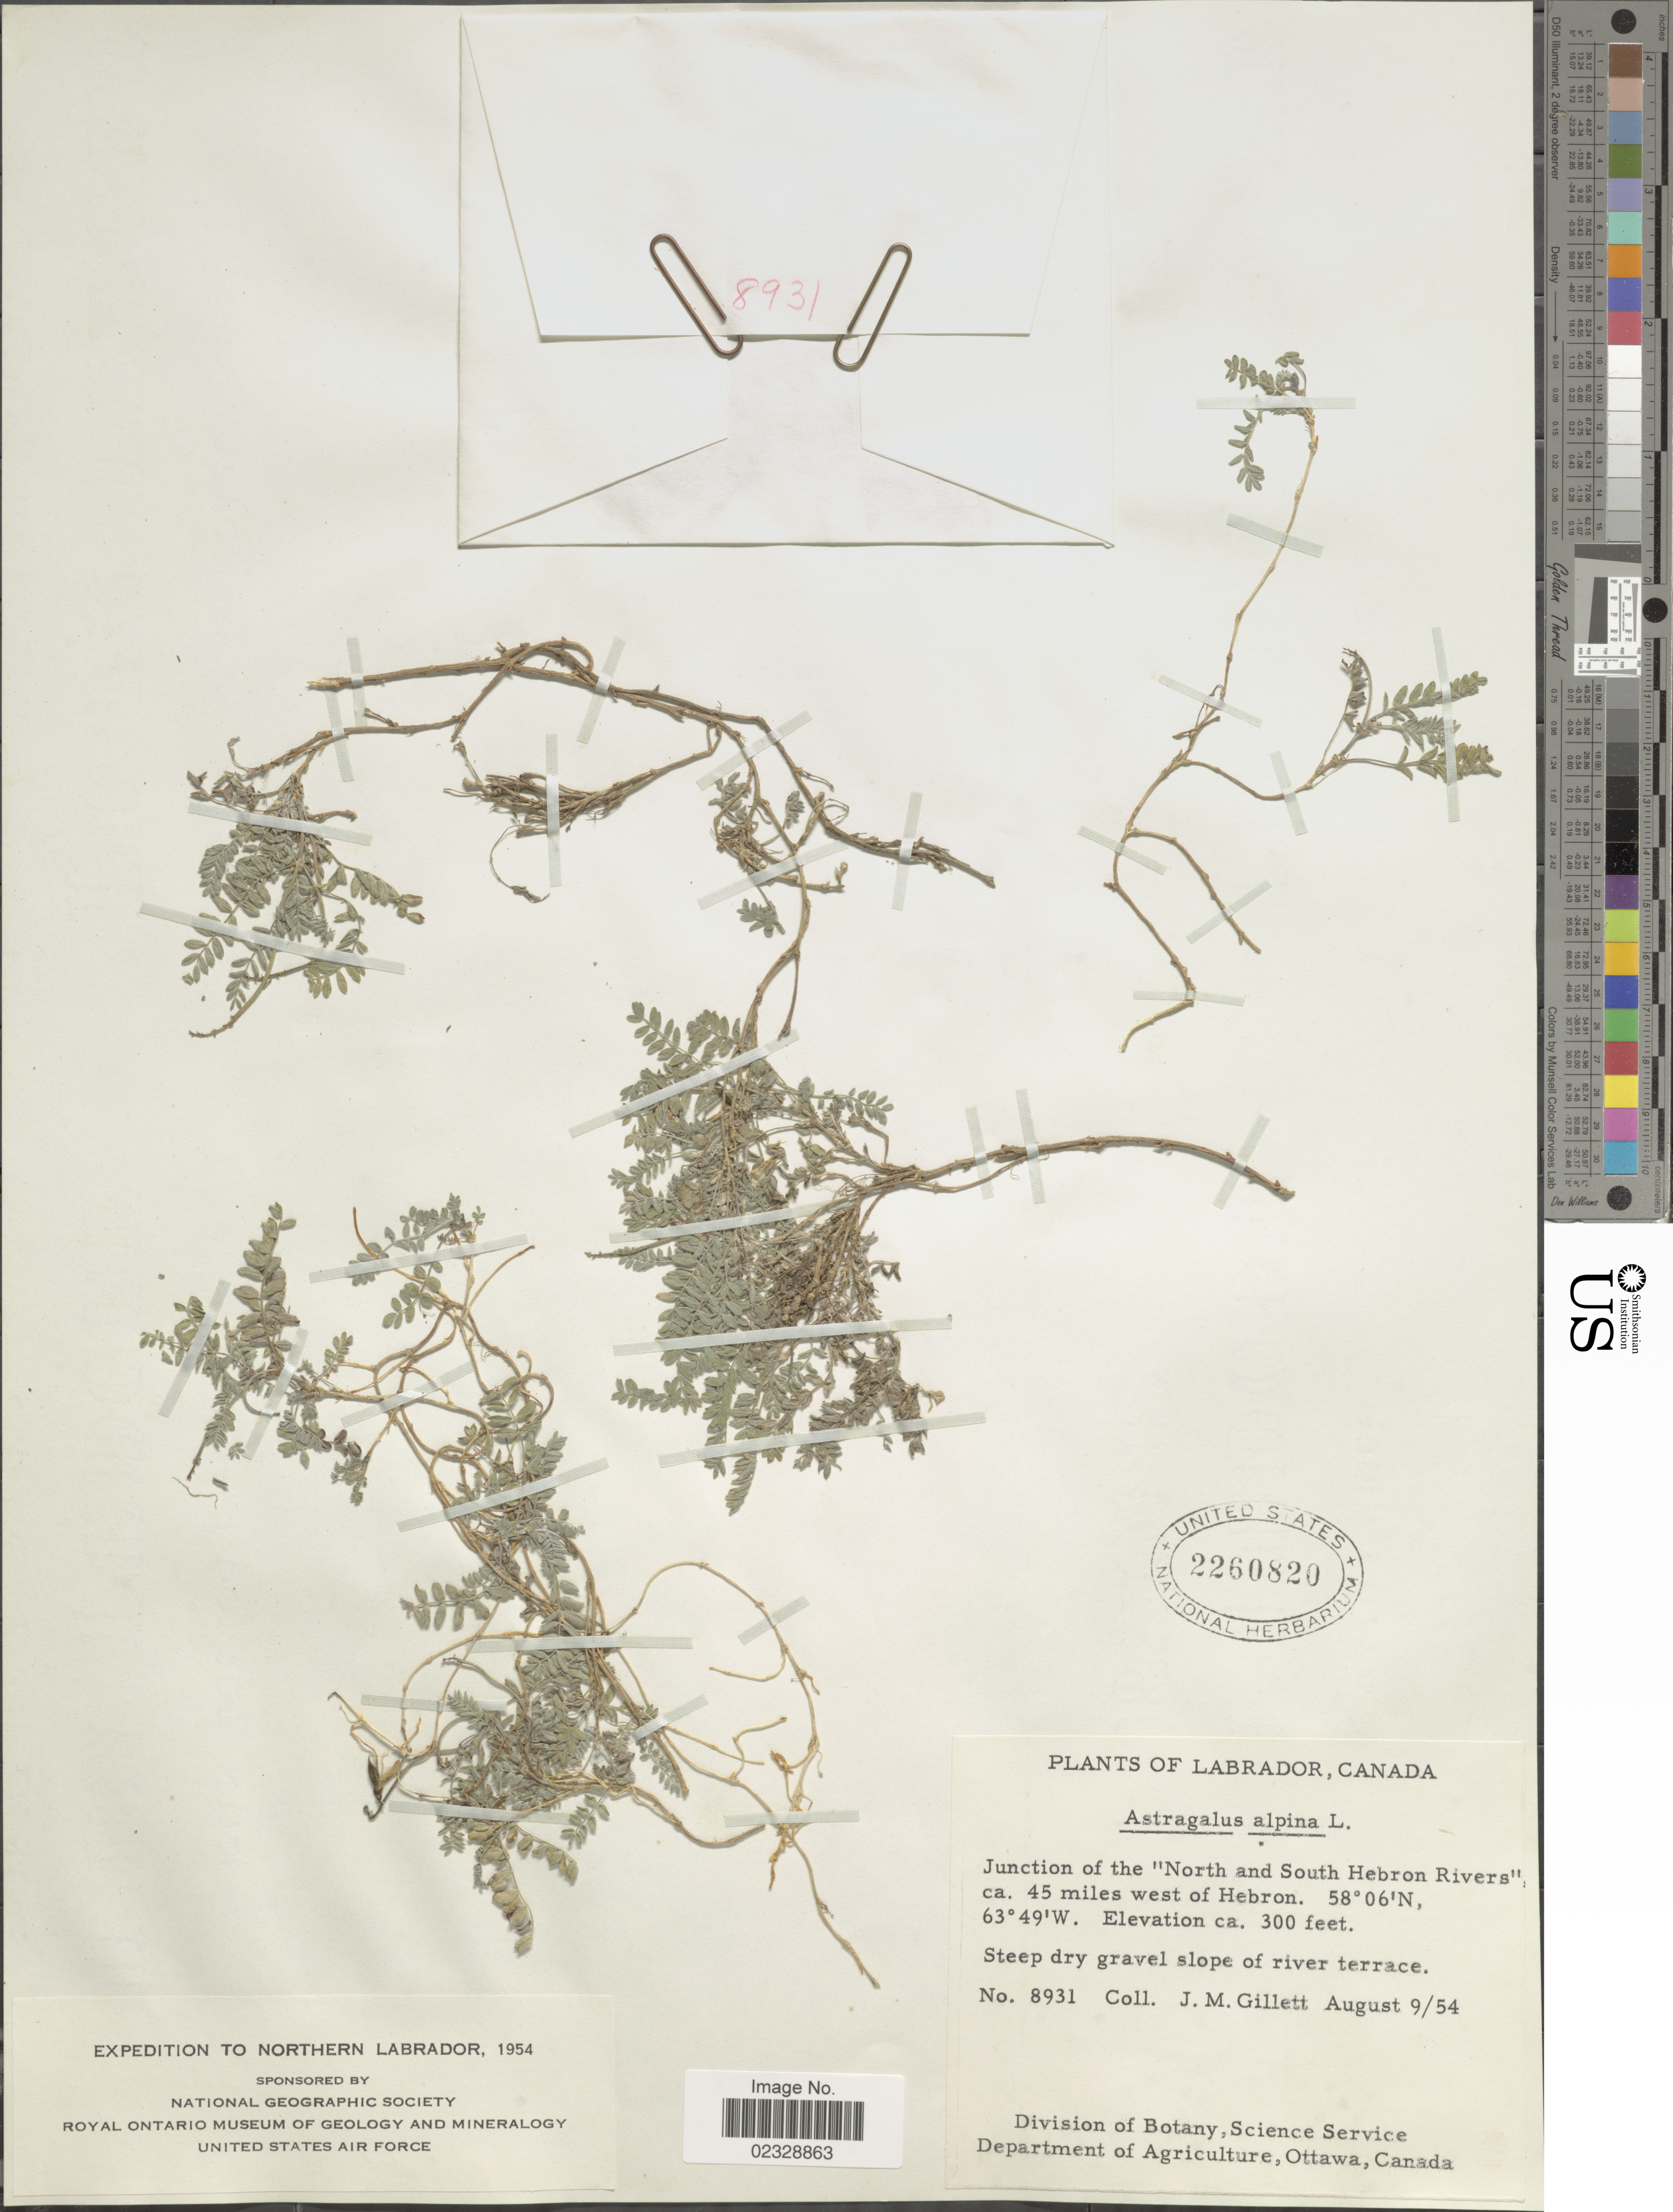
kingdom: Plantae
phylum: Tracheophyta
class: Magnoliopsida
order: Fabales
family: Fabaceae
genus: Astragalus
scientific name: Astragalus alpinus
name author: L.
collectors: J. M. Gillett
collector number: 8931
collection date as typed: Transcribed d/m/y: 9/8/54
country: Canada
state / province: Newfoundland and Labrador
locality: Junction of the 'North and South Hebron Rivers' ca. 45 miles west of Hebron. Steep dry gravel slope of river terrace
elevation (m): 91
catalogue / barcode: US 2260820